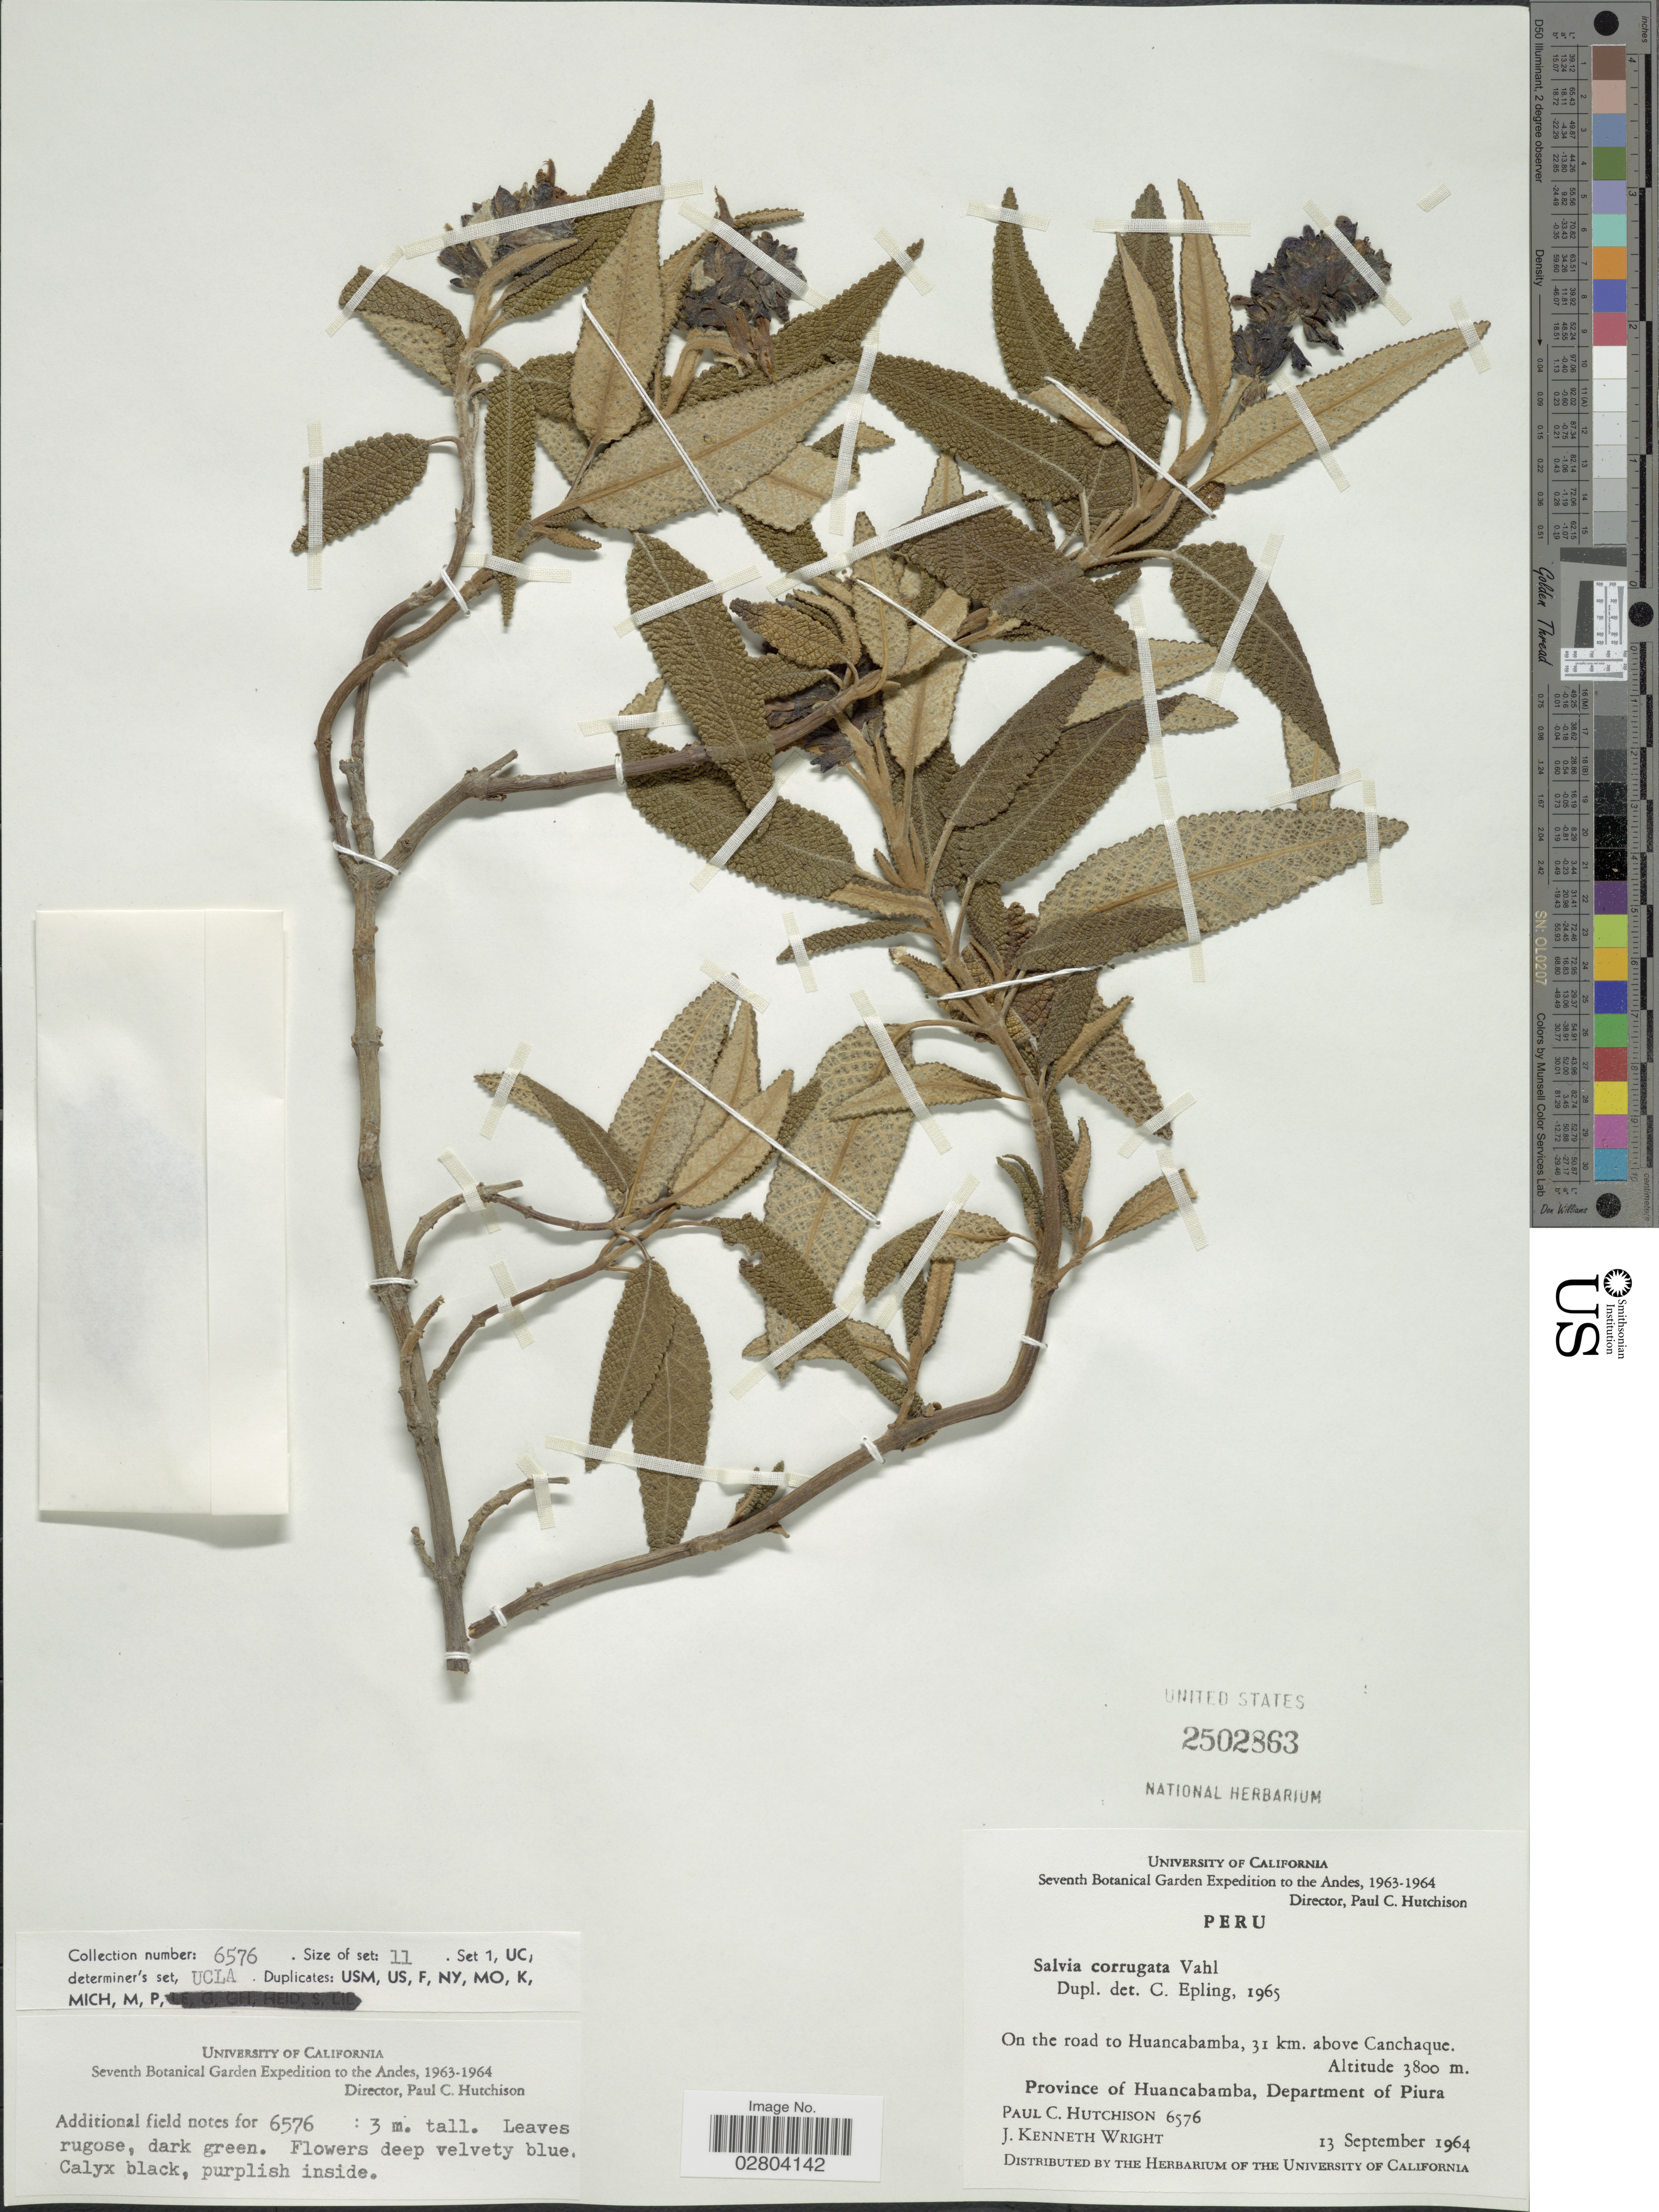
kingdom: Plantae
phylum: Tracheophyta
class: Magnoliopsida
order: Lamiales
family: Lamiaceae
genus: Salvia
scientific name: Salvia corrugata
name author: Vahl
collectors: P. C. Hutchison & J. K. Wright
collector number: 6576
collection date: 1964-09-13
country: Peru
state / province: Piura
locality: Andes. On the road to Huancabamba, 31 km. above Canchaque. Province of Huancabamba, Department of Piura.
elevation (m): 3800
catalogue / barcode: US 2502863